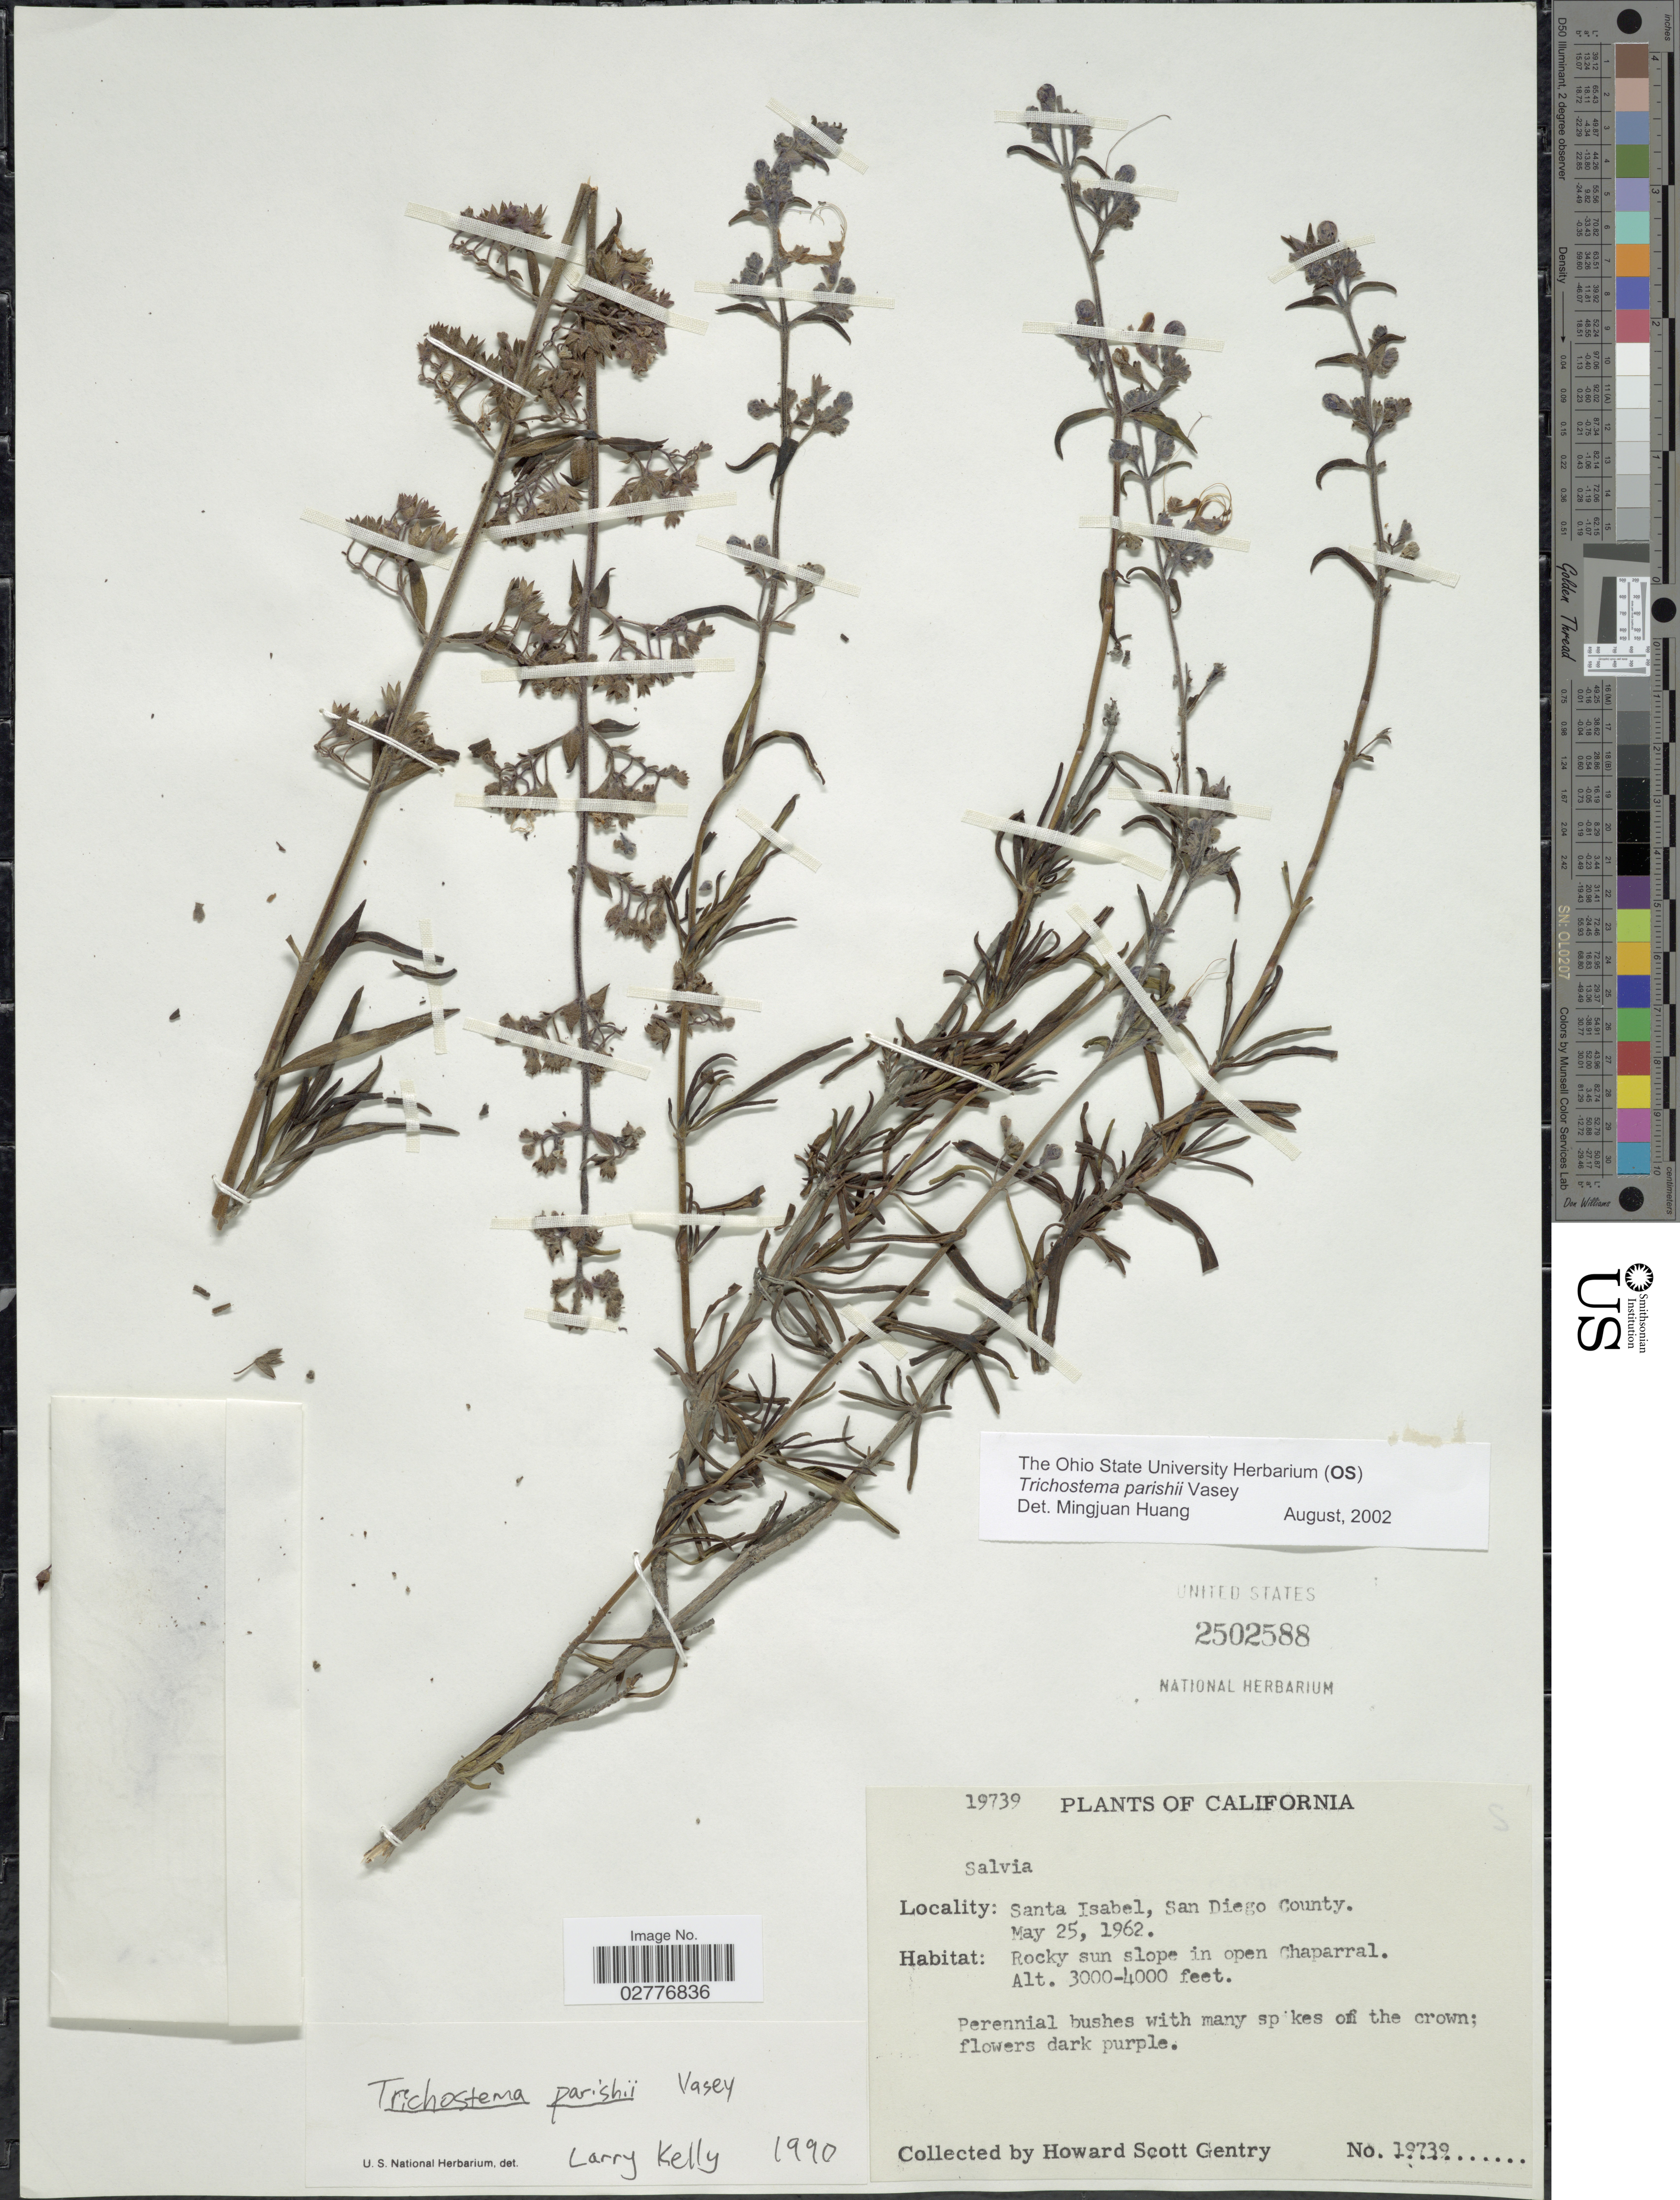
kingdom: Plantae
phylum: Tracheophyta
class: Magnoliopsida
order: Lamiales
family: Lamiaceae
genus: Trichostema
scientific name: Trichostema parishii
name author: Vasey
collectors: H. S. Gentry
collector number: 19739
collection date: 1962-05-25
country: United States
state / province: California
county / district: San Diego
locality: Santa Isabel, San Diego County. Rocky sun slope in open Chaparral.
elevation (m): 914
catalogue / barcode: US 2502588